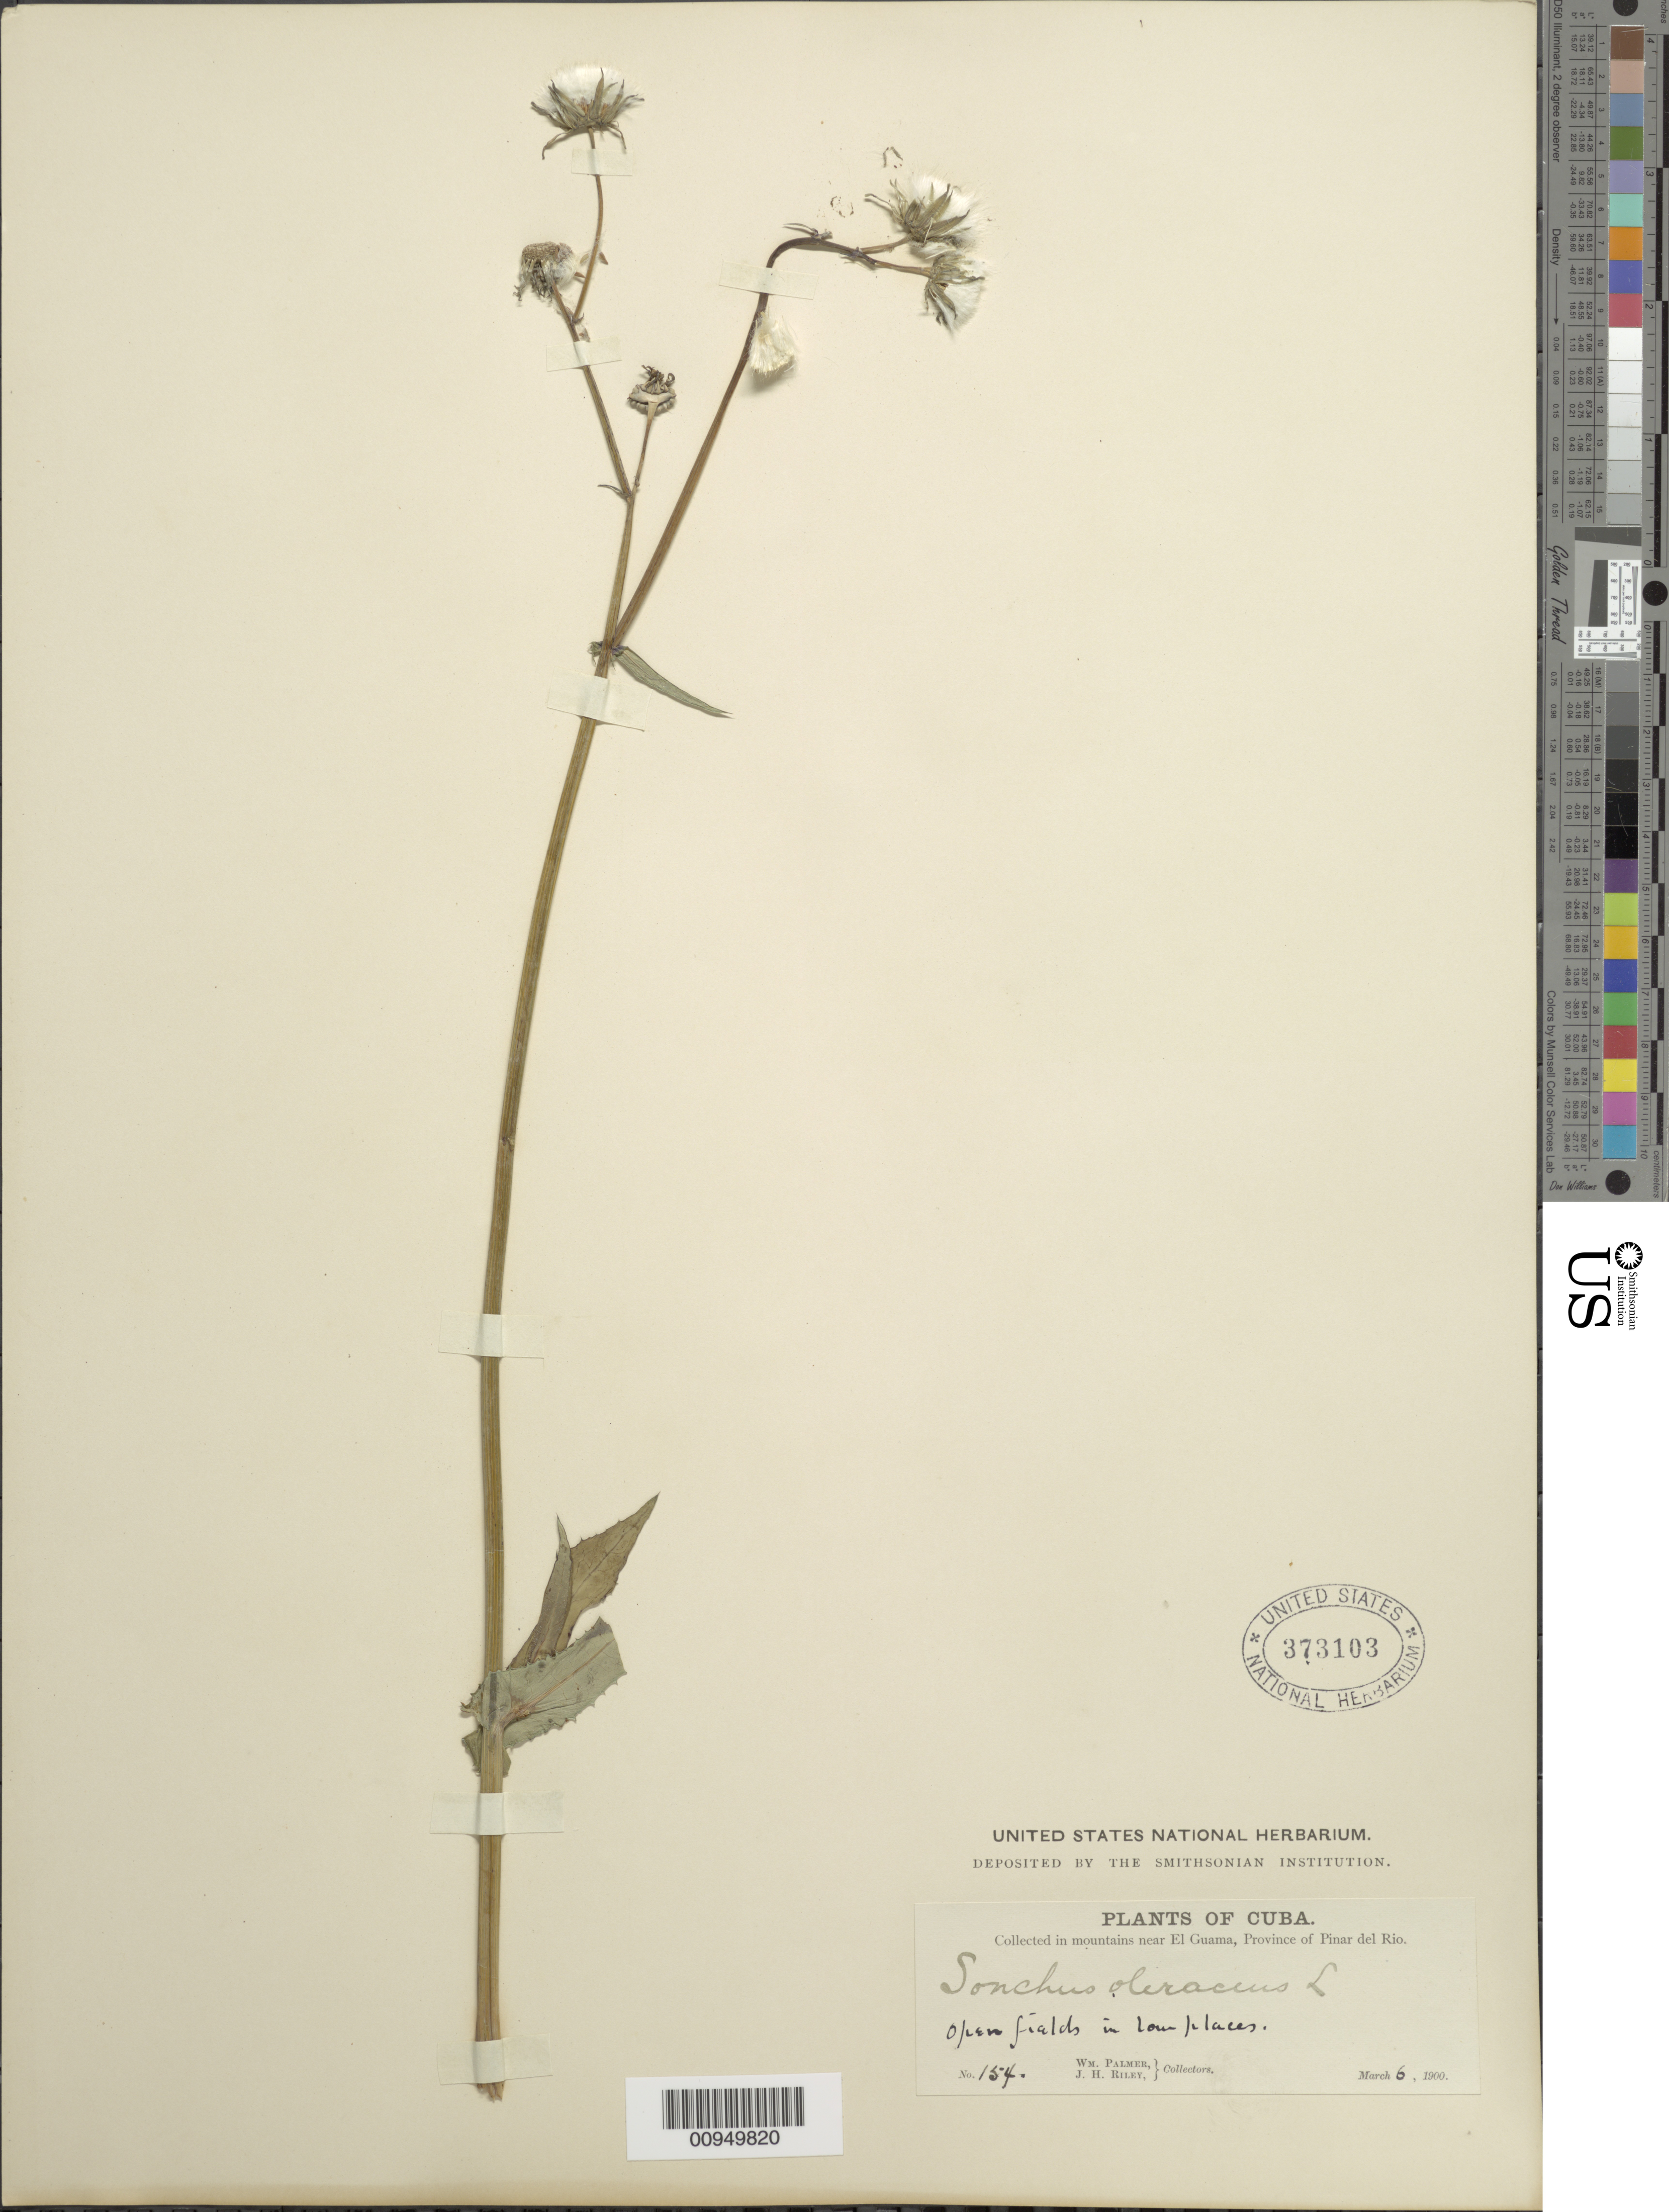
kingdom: Plantae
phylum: Tracheophyta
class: Magnoliopsida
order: Asterales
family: Asteraceae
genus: Sonchus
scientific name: Sonchus oleraceus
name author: L.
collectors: W. Palmer & J. H. Riley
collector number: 154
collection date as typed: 06 Mar 1900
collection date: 1900-03-06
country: Cuba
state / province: Pinar del Rio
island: Cuba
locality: In mountains near El Guama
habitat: Open fields in low places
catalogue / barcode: US 373103